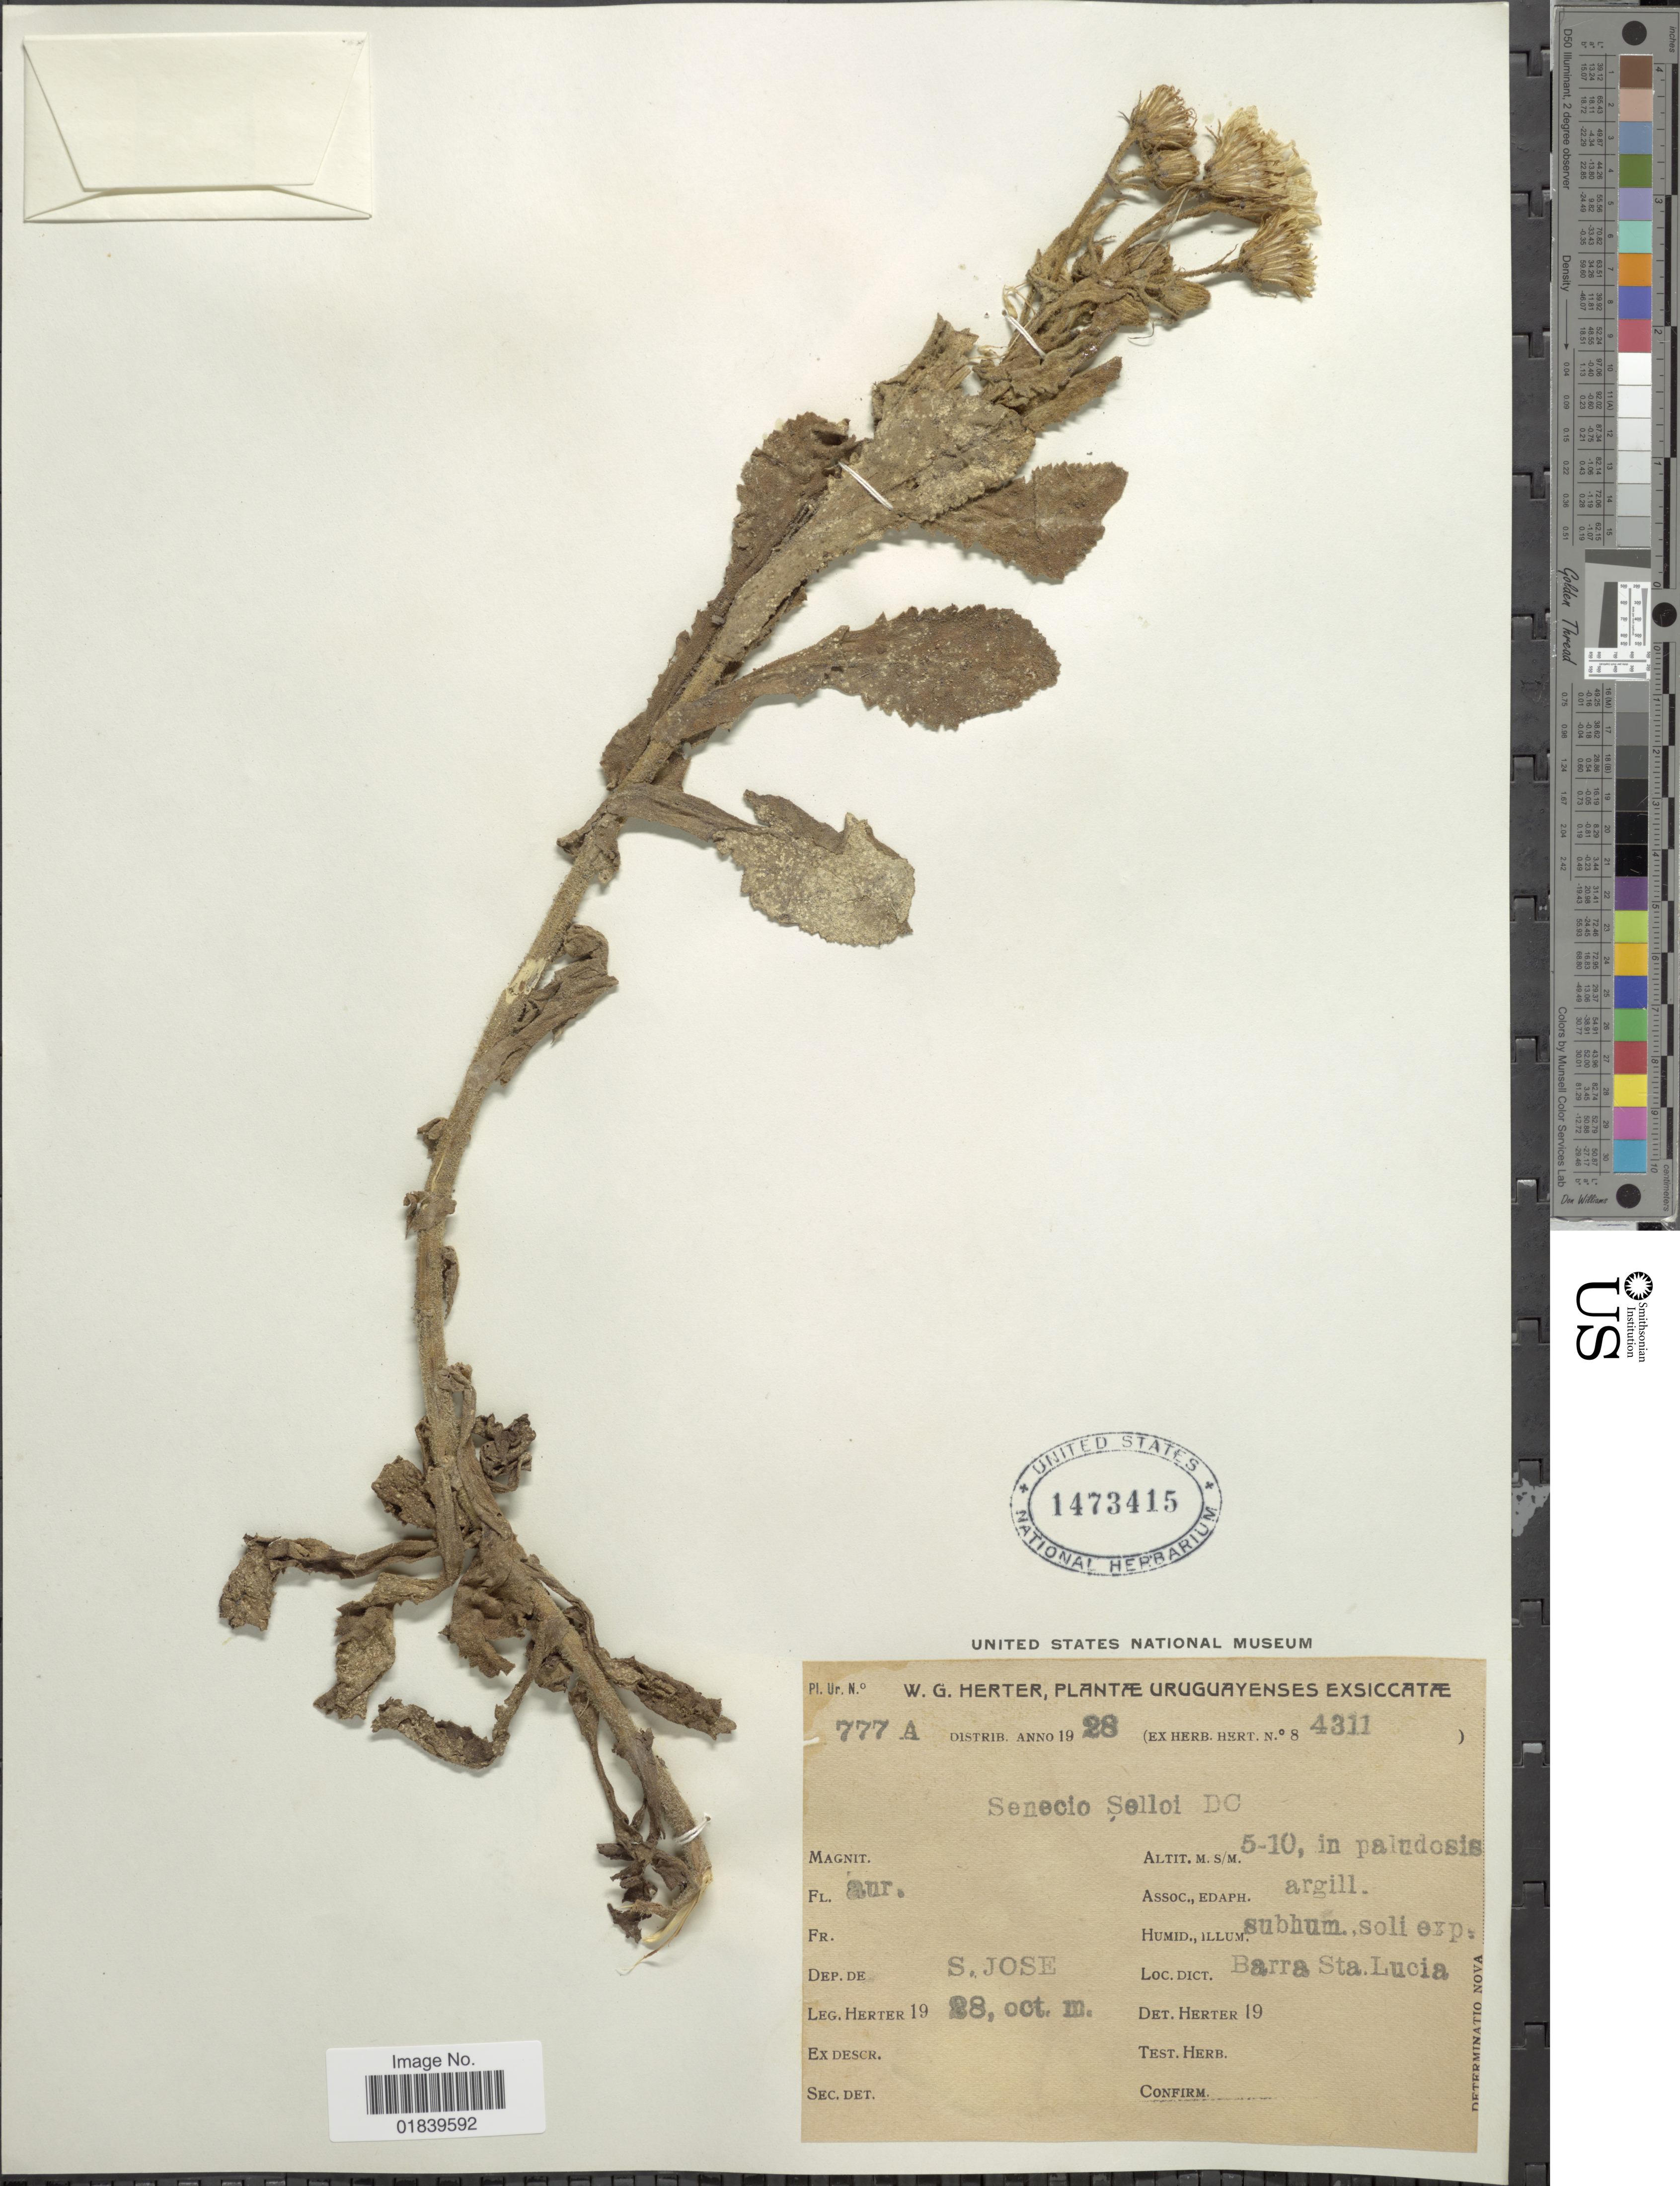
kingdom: Plantae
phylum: Tracheophyta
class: Magnoliopsida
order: Asterales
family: Asteraceae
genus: Senecio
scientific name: Senecio selloi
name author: (Spreng.) DC.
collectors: W. G. Herter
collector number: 777A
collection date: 1928-10-28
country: Uruguay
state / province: San Jose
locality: Dep. de San Jose, Barra Sta. Lucia.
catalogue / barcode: US 1473415